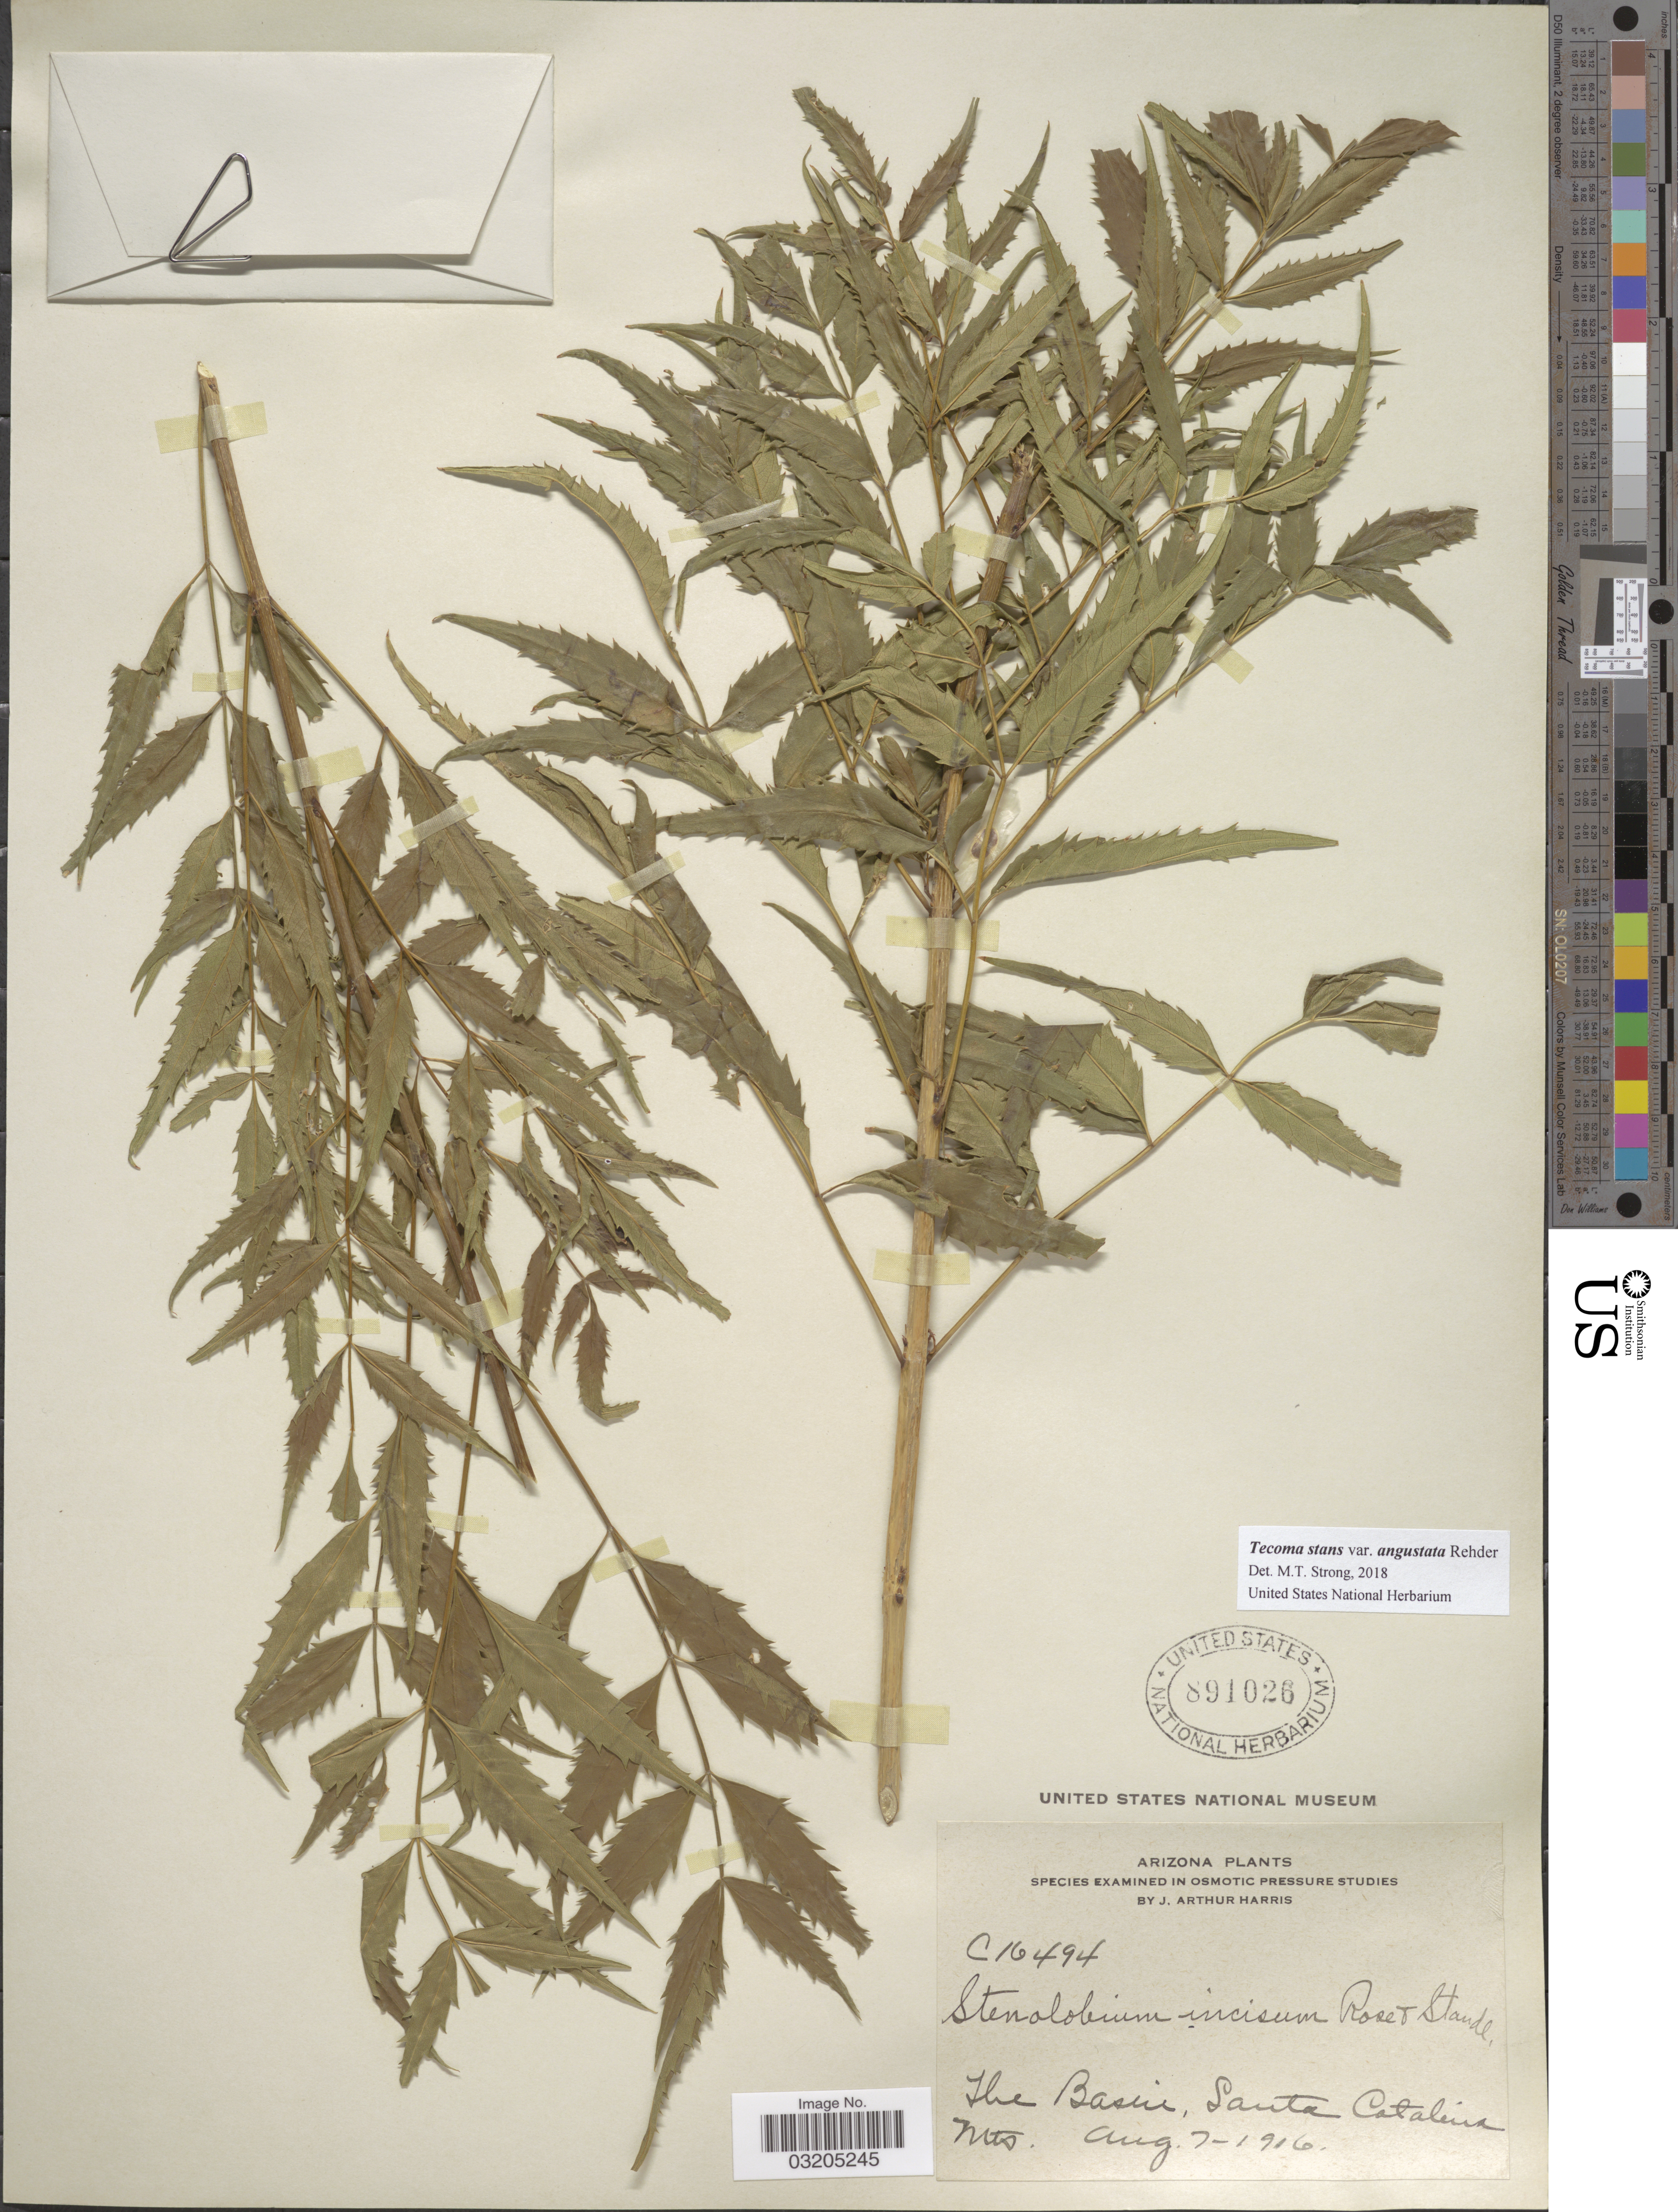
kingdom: Plantae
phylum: Tracheophyta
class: Magnoliopsida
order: Lamiales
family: Bignoniaceae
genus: Tecoma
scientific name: Tecoma stans var. angustata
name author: Rehder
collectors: J. A. Harris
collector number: C16494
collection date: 1916-08-07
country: United States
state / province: Arizona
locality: The Basin, Santa Catalina Mts.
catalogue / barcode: US 891026